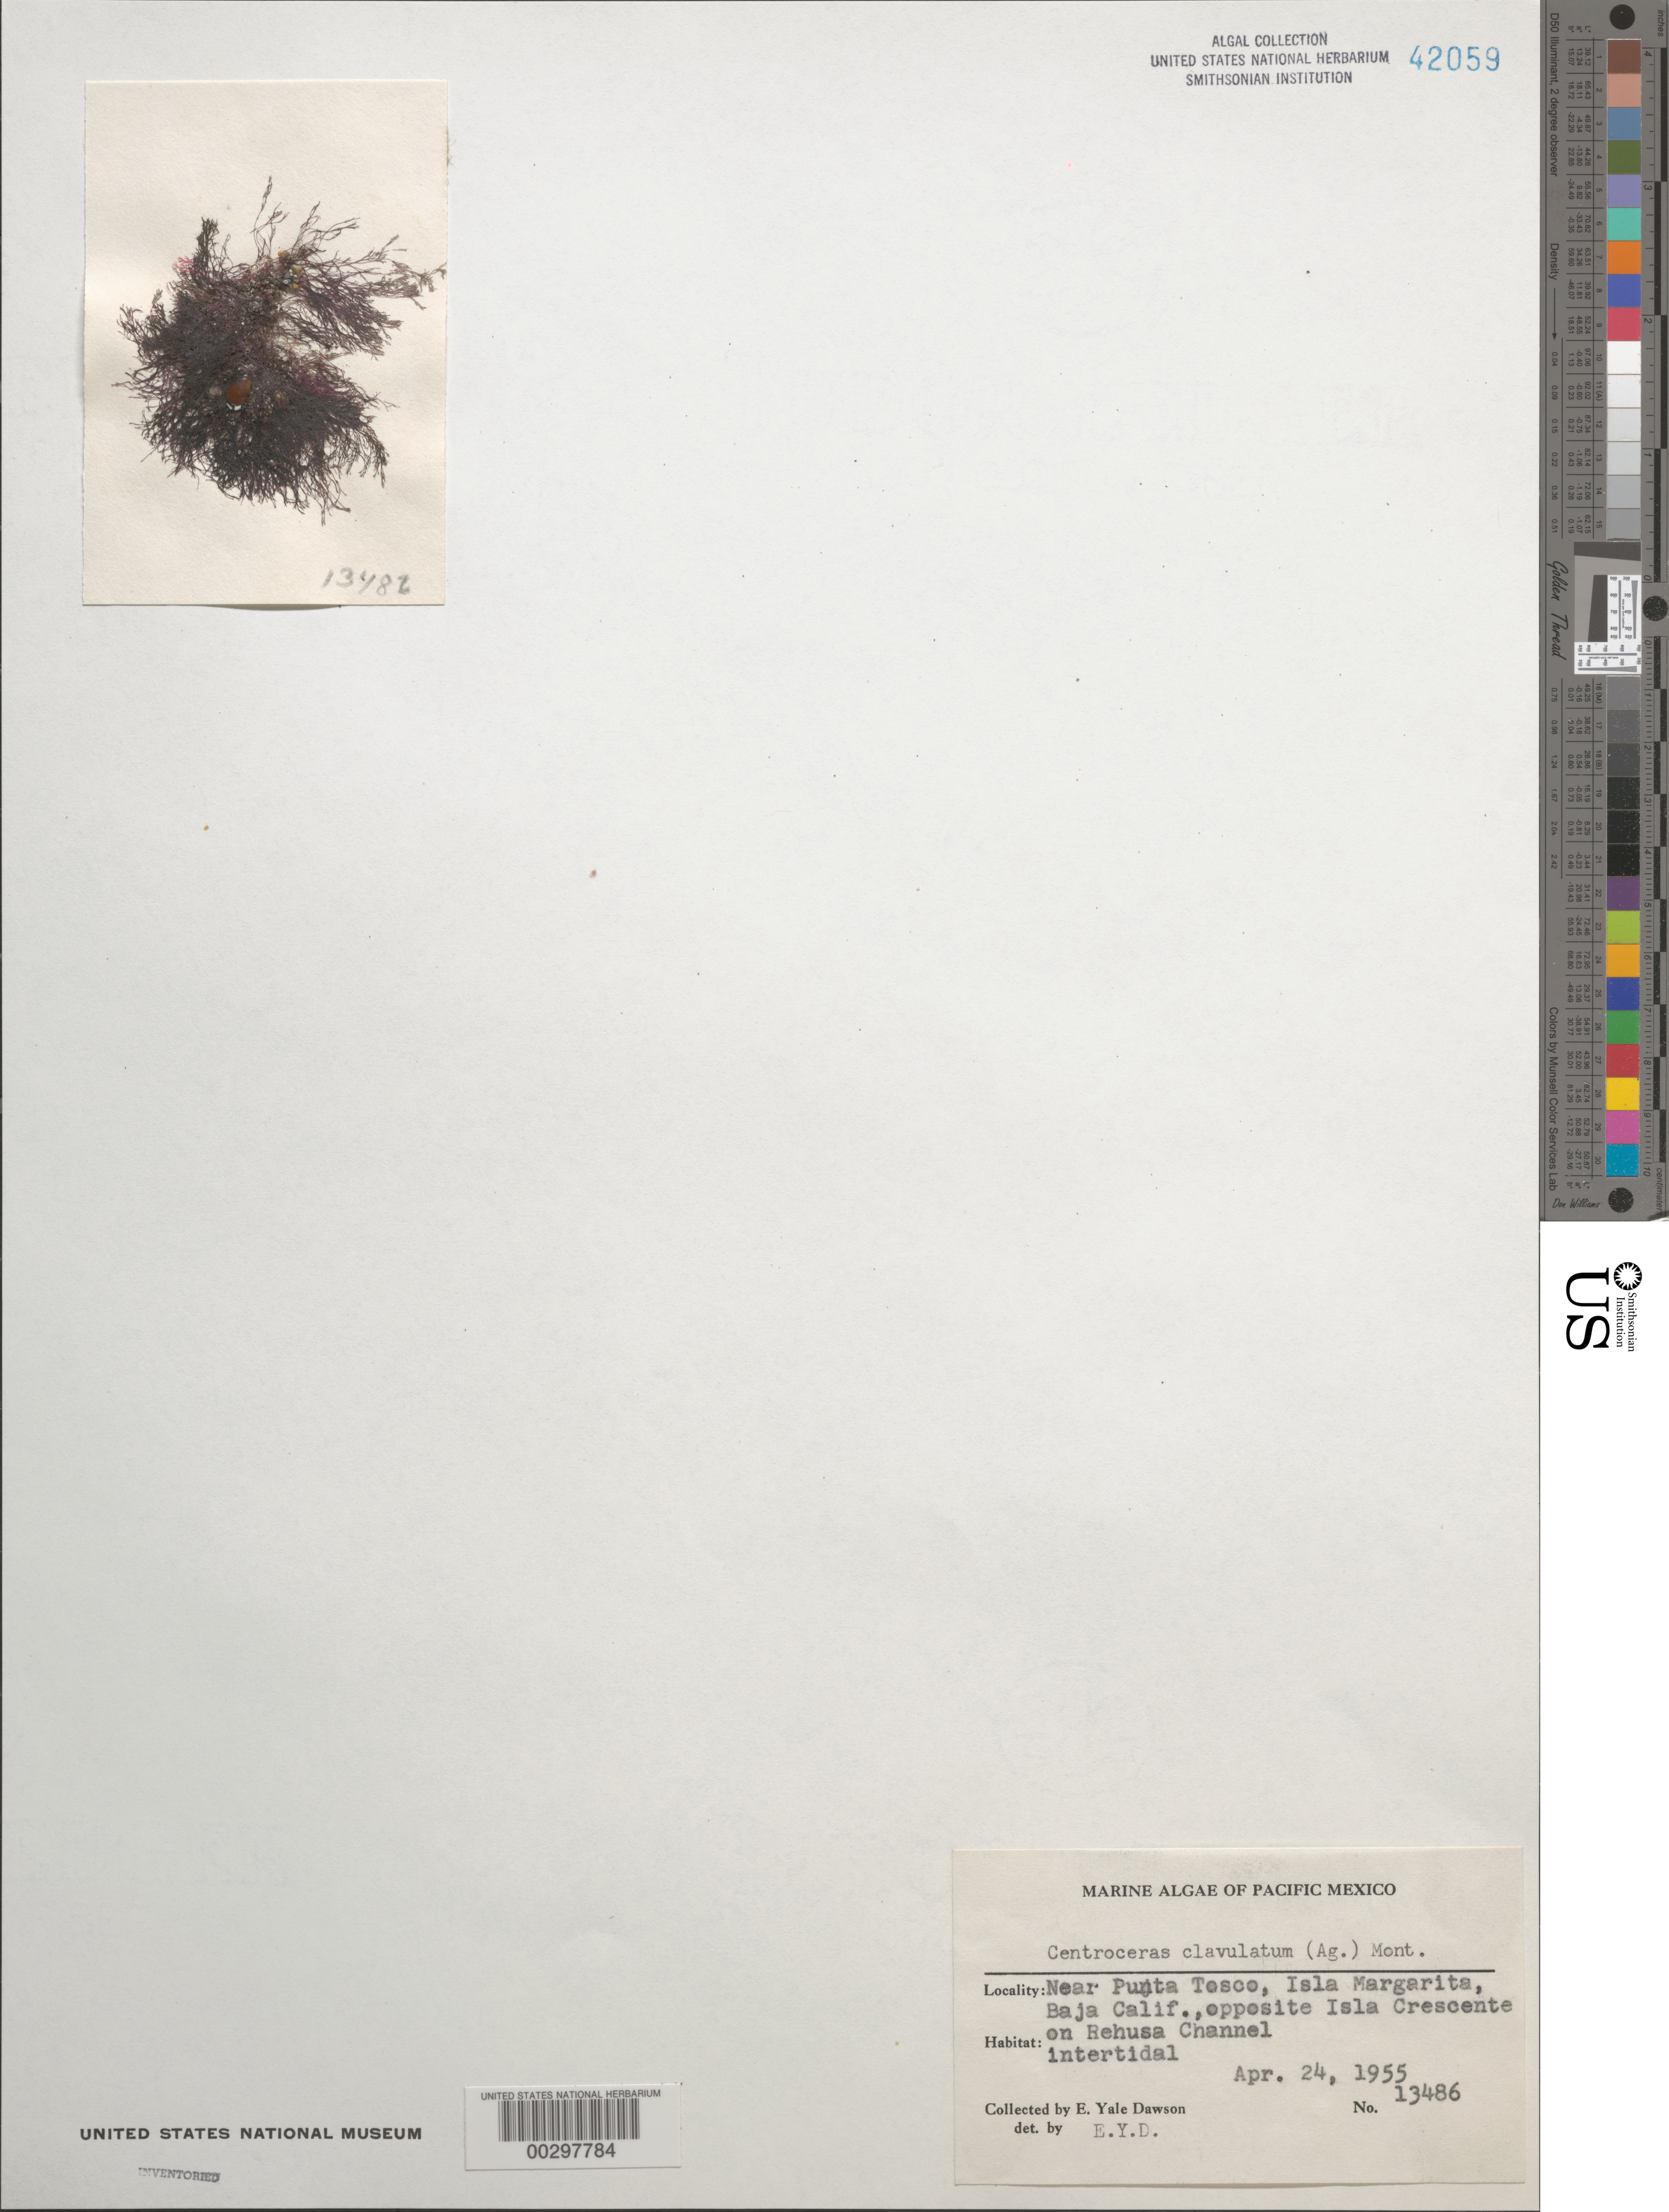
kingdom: Plantae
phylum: Rhodophyta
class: Florideophyceae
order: Ceramiales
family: Ceramiaceae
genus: Centroceras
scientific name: Centroceras clavulatum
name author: (C. Agardh) Mont.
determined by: Dawson, E. Y.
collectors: E. Y. Dawson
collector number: EYD 13486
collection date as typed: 24 Apr 1955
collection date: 1955-04-24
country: Mexico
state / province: Baja California Sur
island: Isla Margarita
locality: Rehusa Channel, opposite Isla Crescente, near Punta Tosco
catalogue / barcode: US 42059